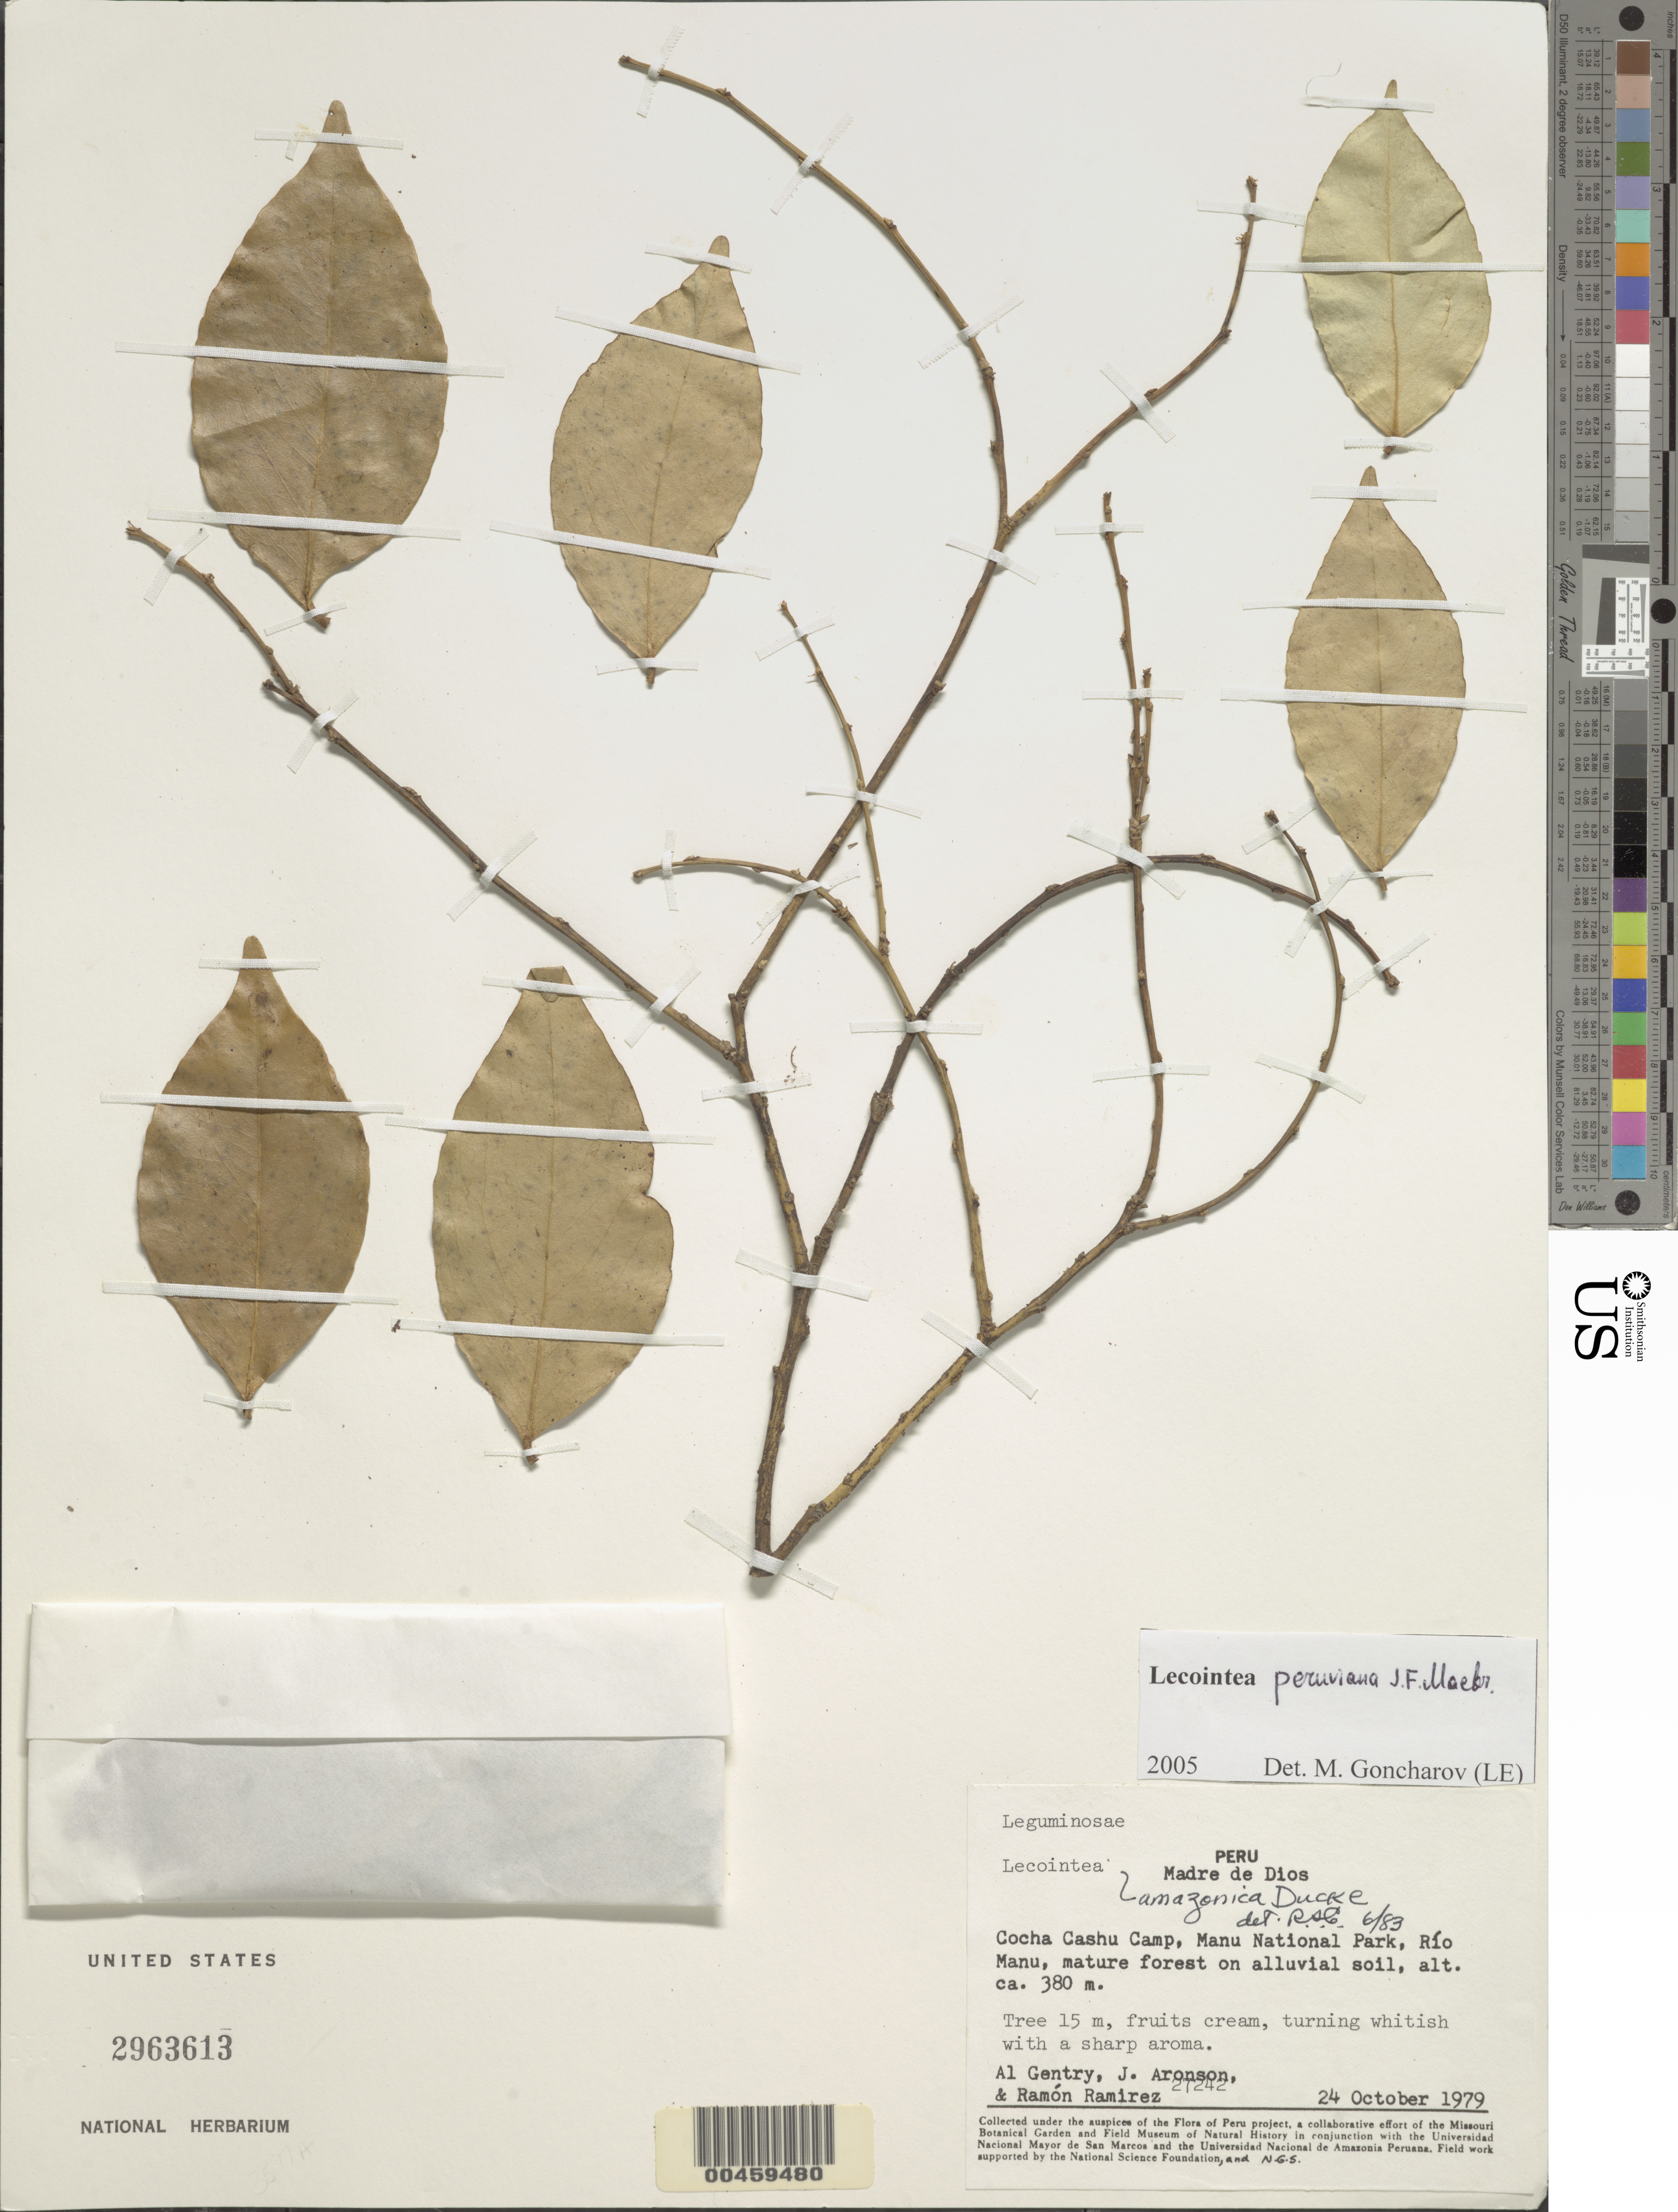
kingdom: Plantae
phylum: Tracheophyta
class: Magnoliopsida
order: Fabales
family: Fabaceae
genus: Lecointea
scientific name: Lecointea peruviana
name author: Standl. ex J.F. Macbr.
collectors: A. H. Gentry, J. Aronson & R. Ramirez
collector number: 27242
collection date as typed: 24 Oct 1979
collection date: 1979-10-24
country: Peru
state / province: Madre de Dios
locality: Cocha cashu camp, manu national park, rio manu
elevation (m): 380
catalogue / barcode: US 2963613